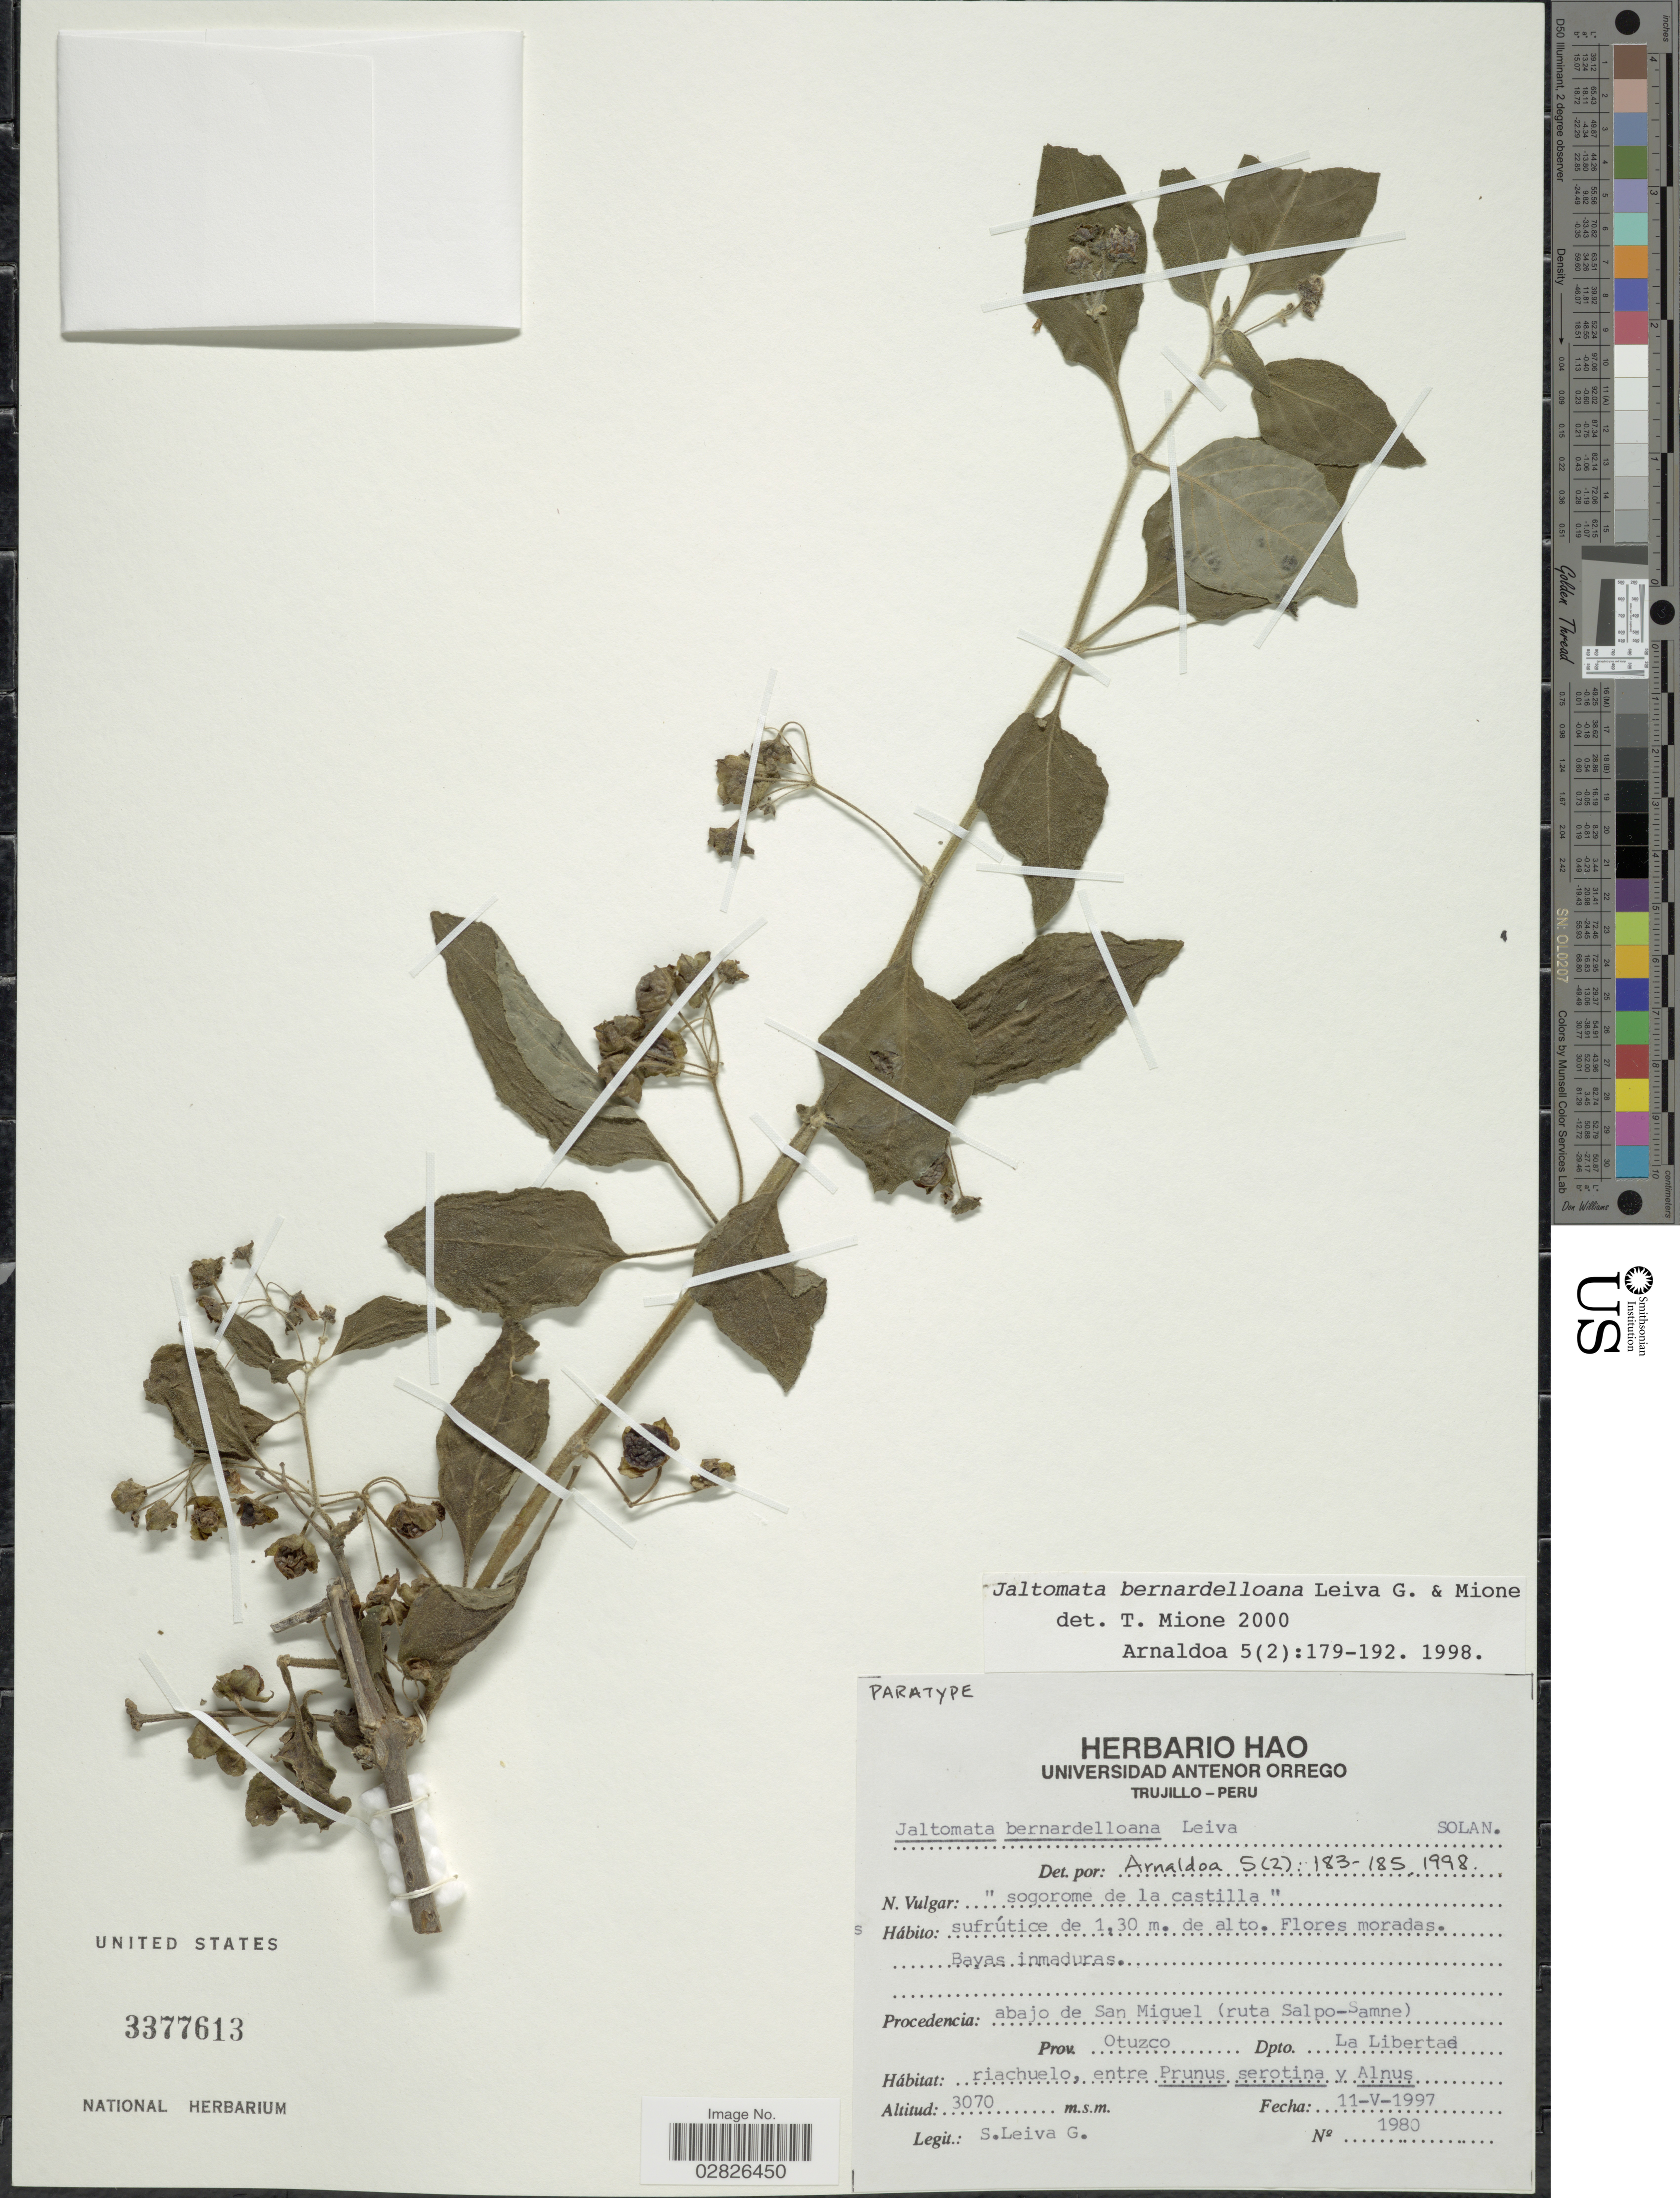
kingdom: Plantae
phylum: Tracheophyta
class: Magnoliopsida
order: Solanales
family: Solanaceae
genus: Jaltomata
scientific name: Jaltomata bernardelloana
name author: S. Leiva & Mione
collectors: S. Leiva G.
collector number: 1980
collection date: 1997-05-11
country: Peru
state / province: La Libertad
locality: Procedencia abajo de San Miguel (ruta Salpo-Samne), Prov. Otuzco, Dpto. La Libertad.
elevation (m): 3070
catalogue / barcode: US 3377613